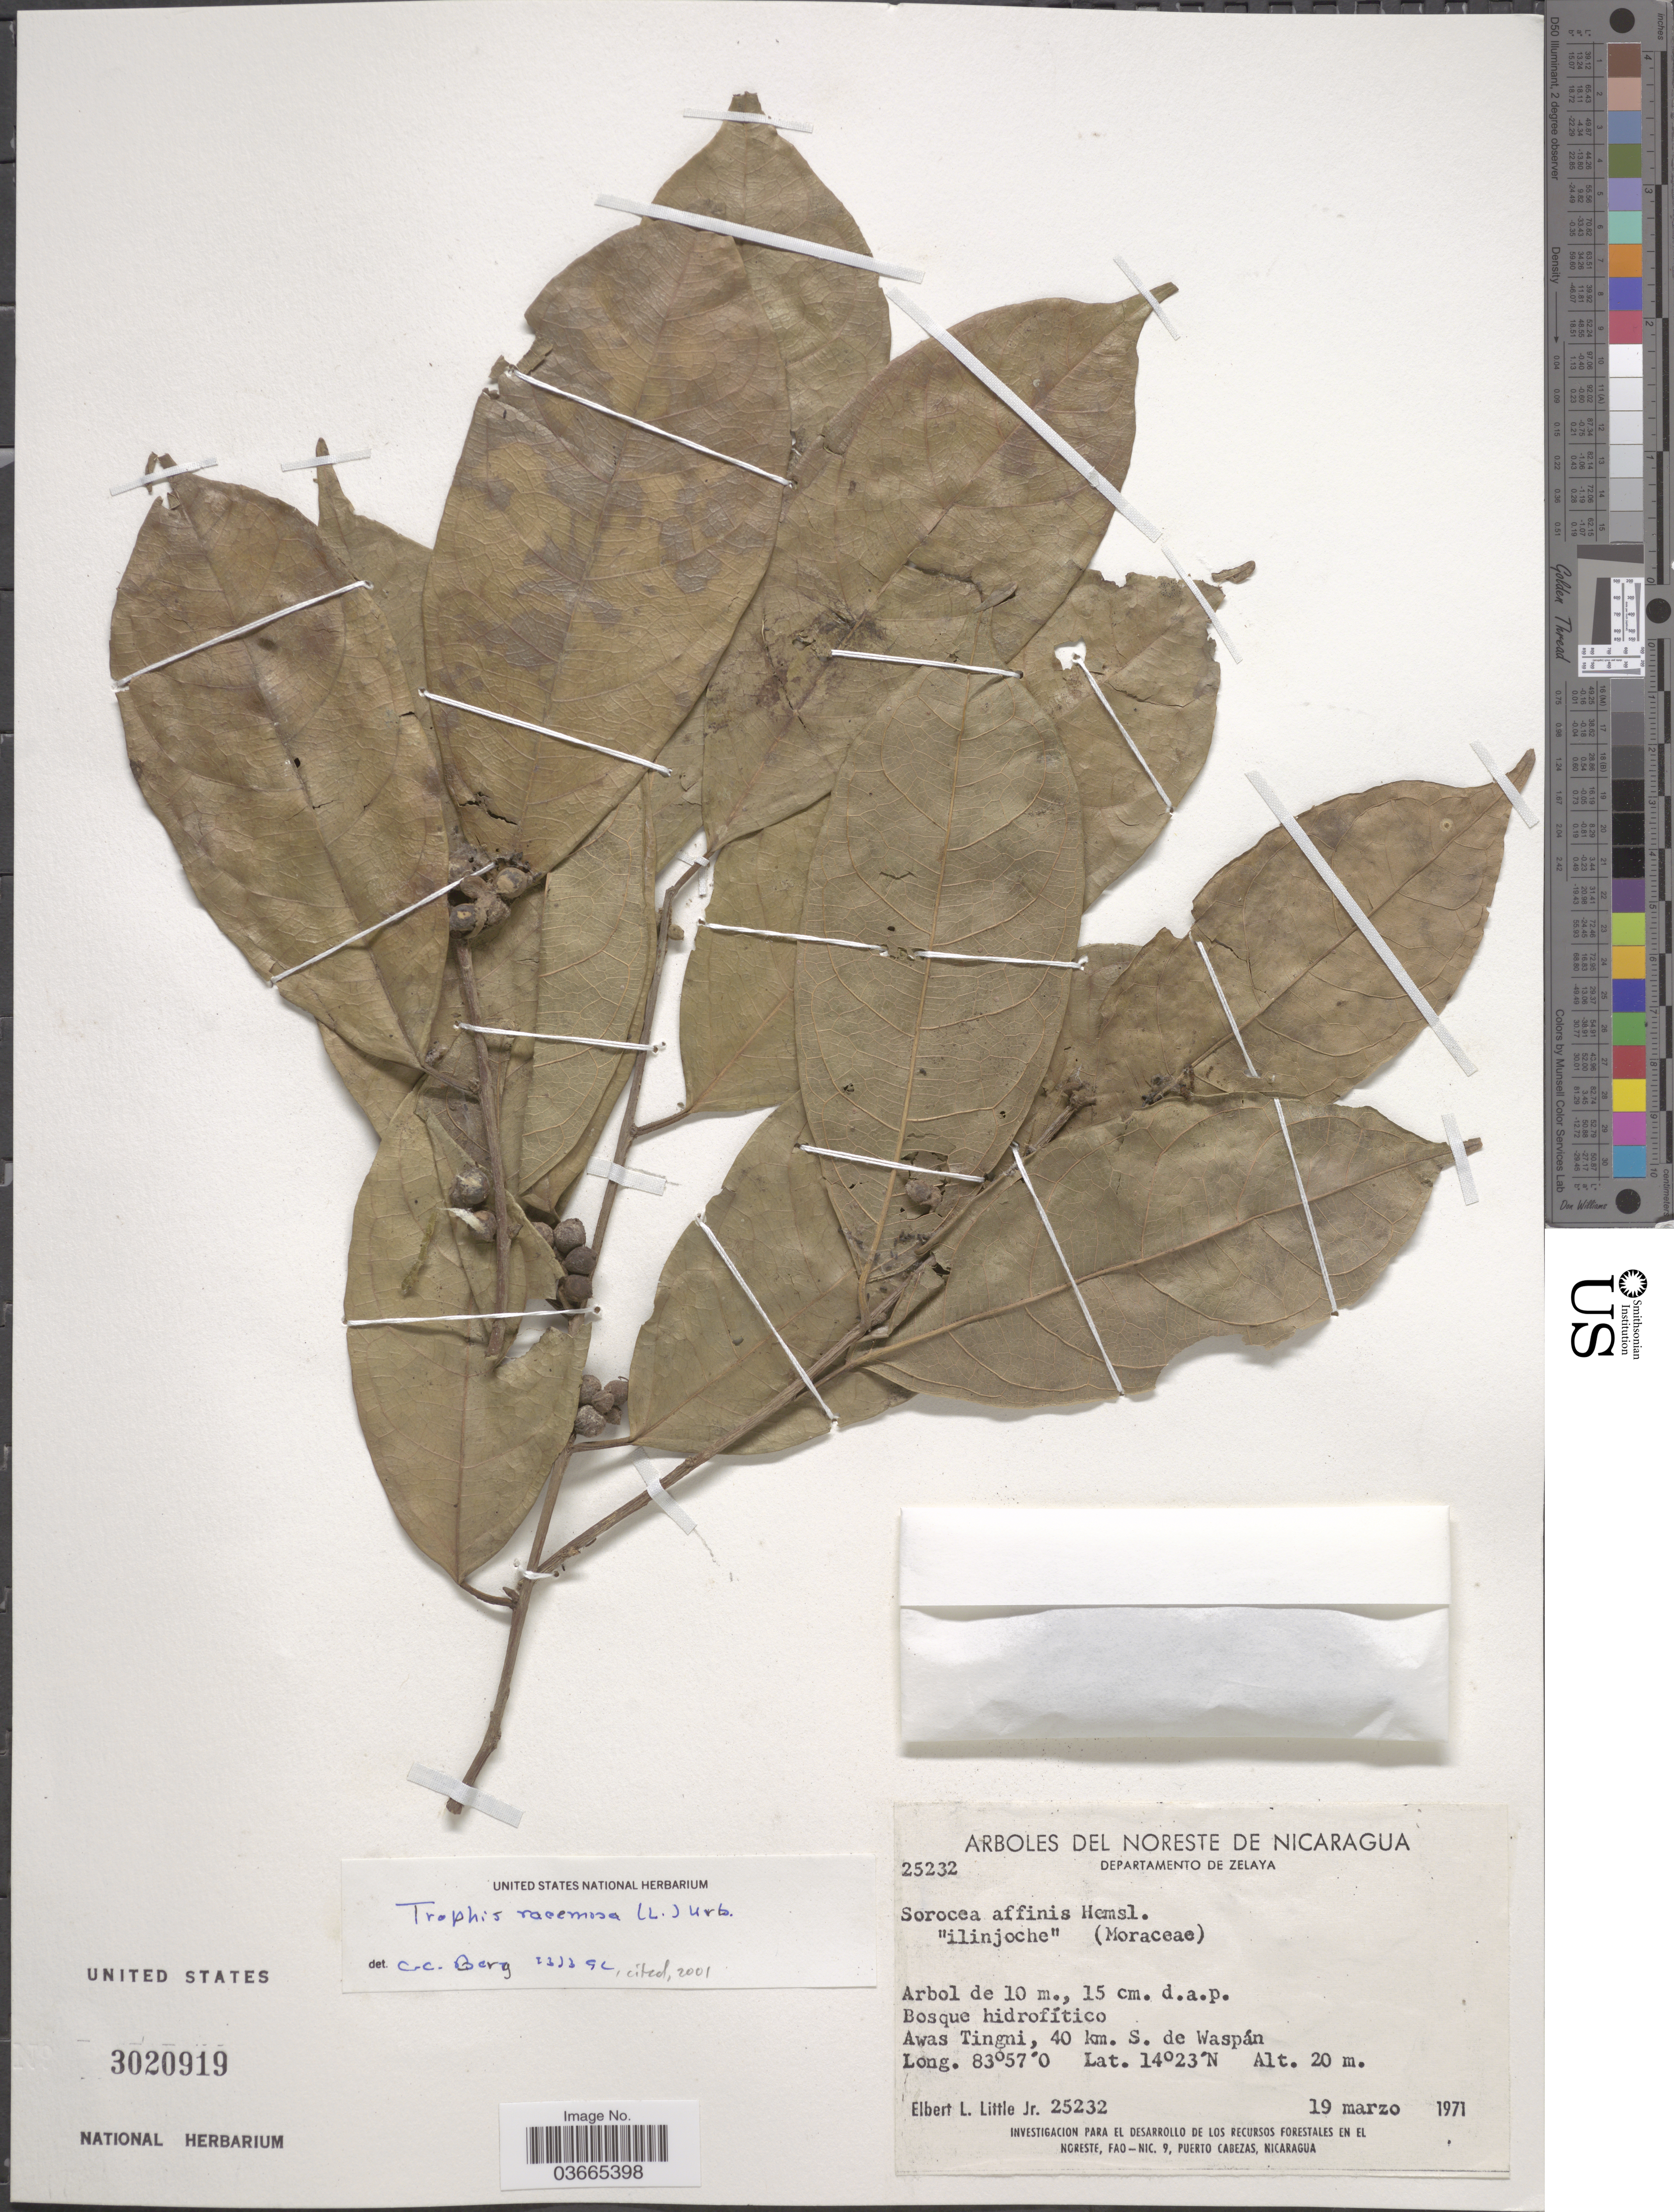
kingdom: Plantae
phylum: Tracheophyta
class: Magnoliopsida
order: Rosales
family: Moraceae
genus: Trophis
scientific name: Trophis racemosa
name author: (L.) Urb.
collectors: E. L. Little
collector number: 25232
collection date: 1971-03-19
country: Nicaragua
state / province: Atlántico Norte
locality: Noreste de Nicaragua. Departamento de Zelaya. Awas Tingni, 40 km. S. de Waspán.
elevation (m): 20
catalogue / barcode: US 3020919